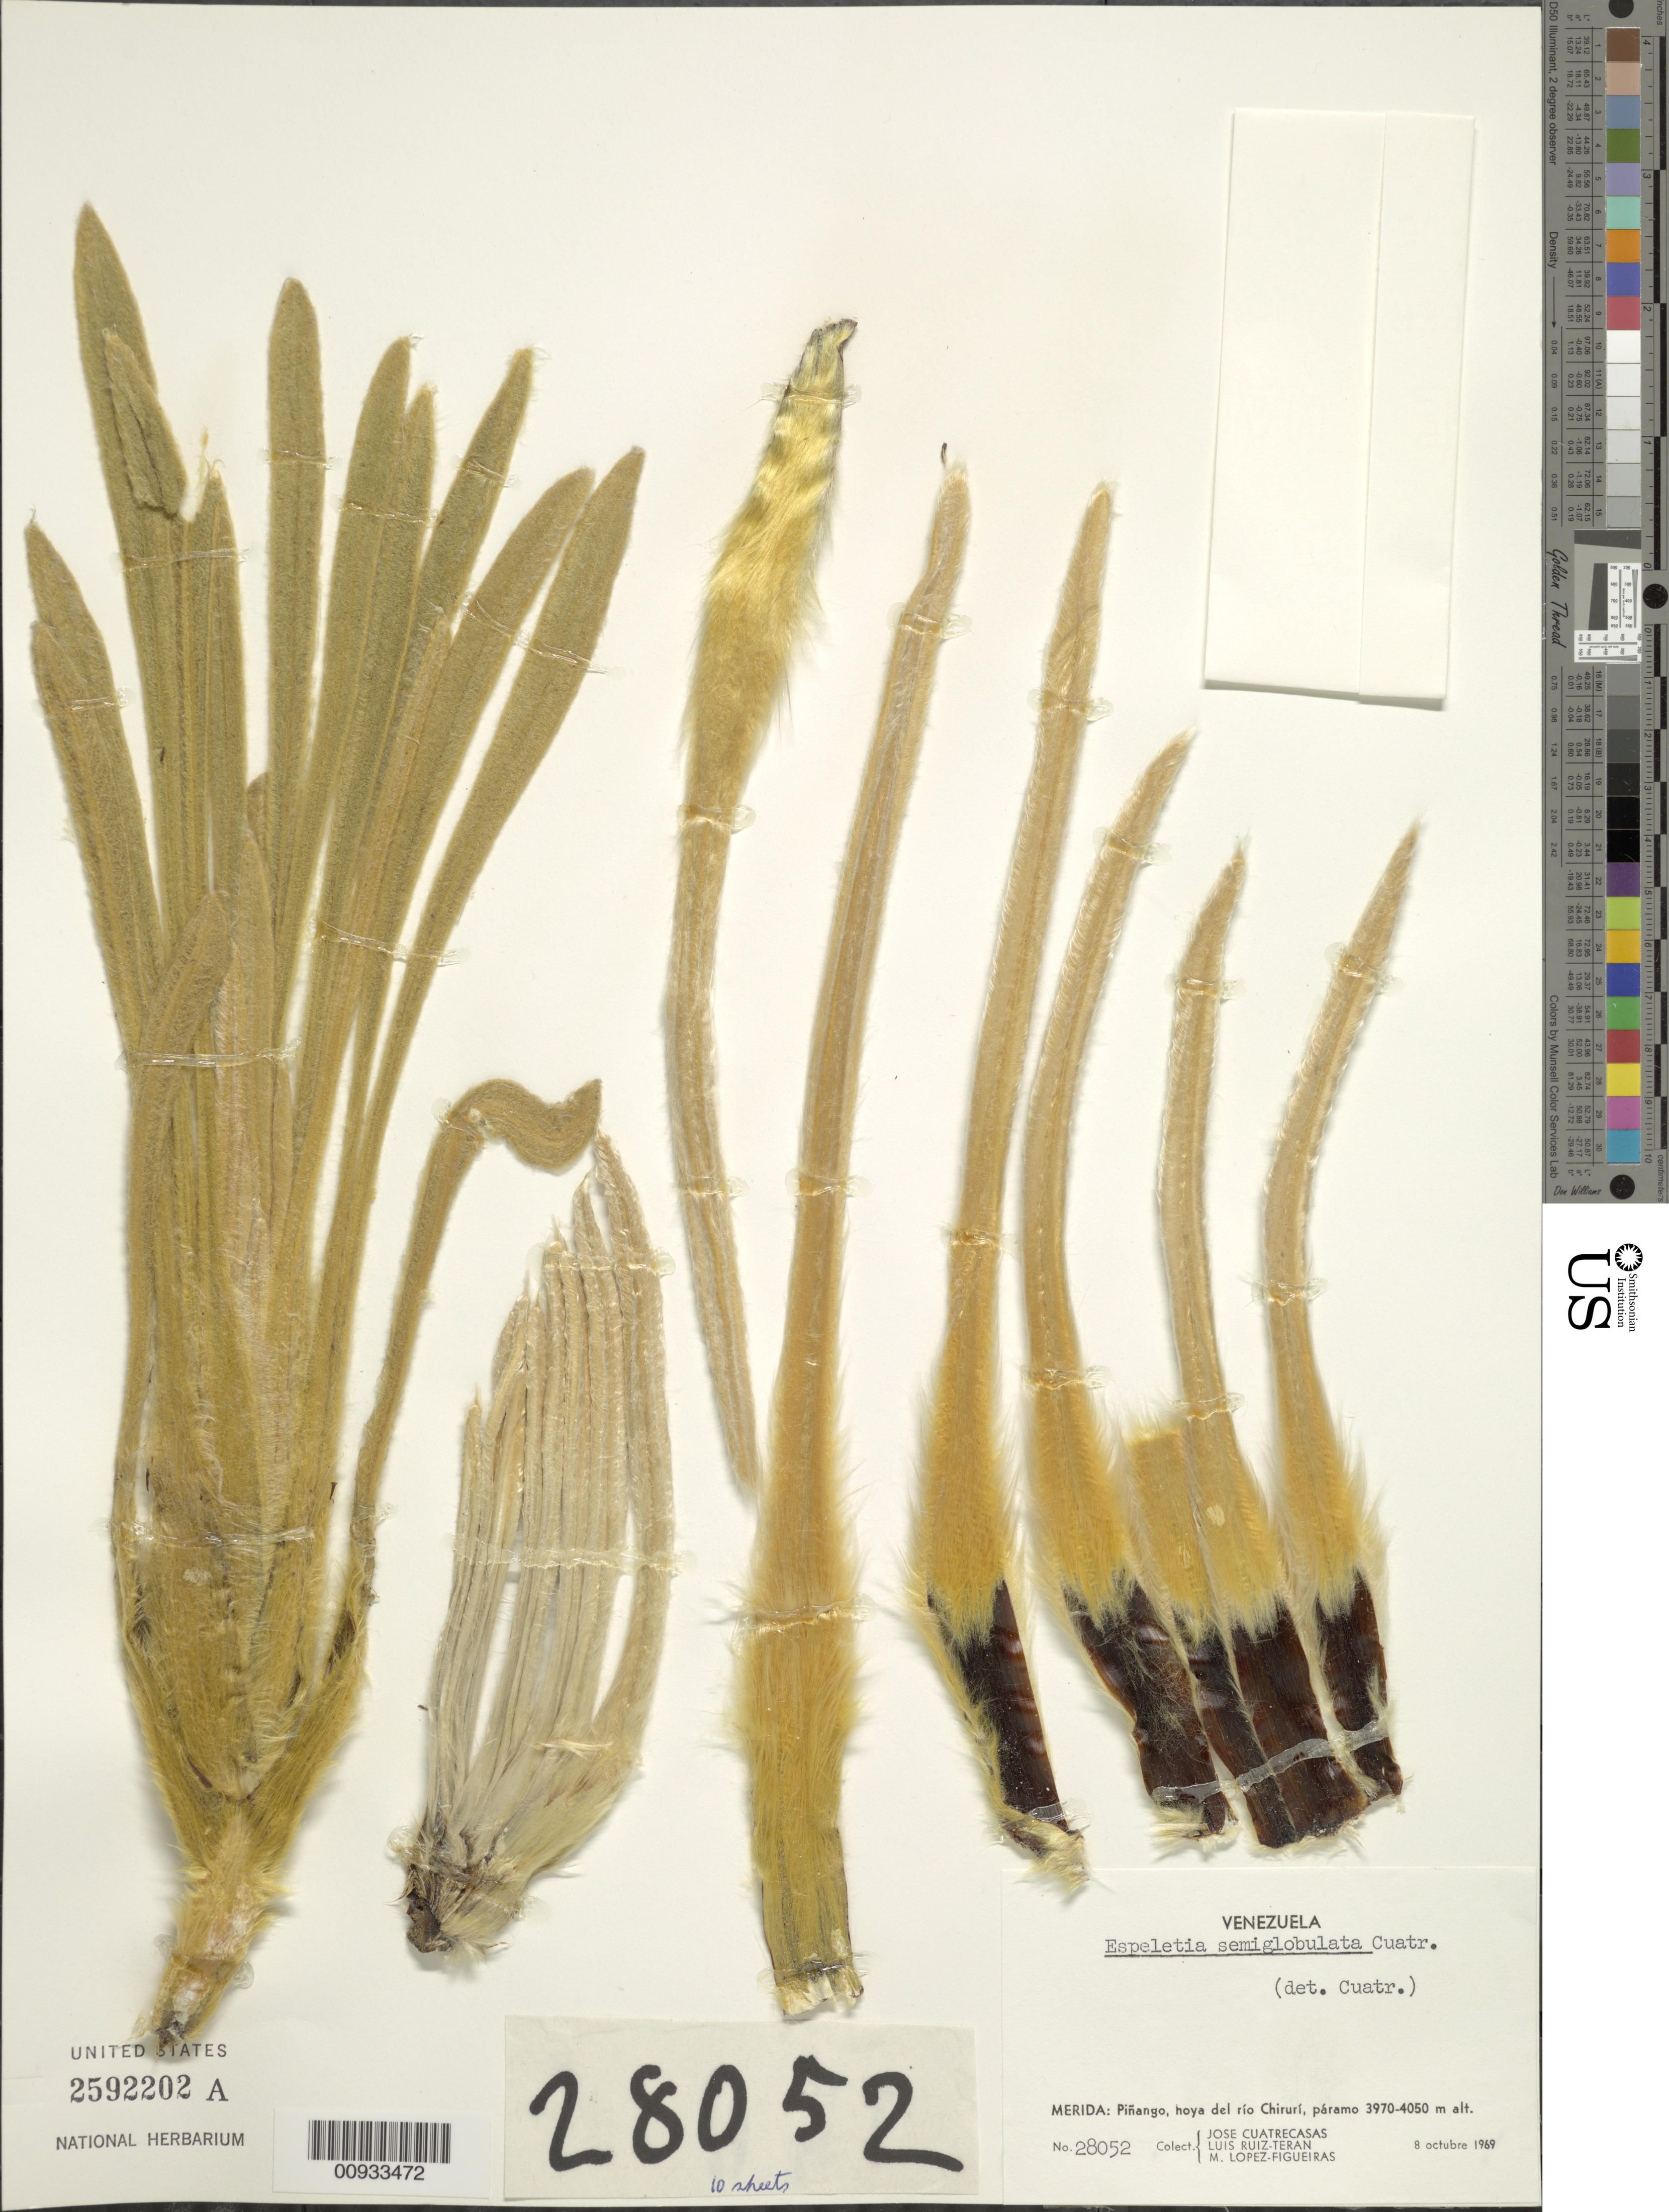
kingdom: Plantae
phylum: Tracheophyta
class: Magnoliopsida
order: Asterales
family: Asteraceae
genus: Espeletia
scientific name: Espeletia semiglobulata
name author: Cuatrec.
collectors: J. Cuatrecasas, L. Teran & M. López Figueiras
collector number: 28052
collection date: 1969-10-08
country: Venezuela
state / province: Mérida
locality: Pinango, hoya del rio Chiruri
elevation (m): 3970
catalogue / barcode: US 2592202A